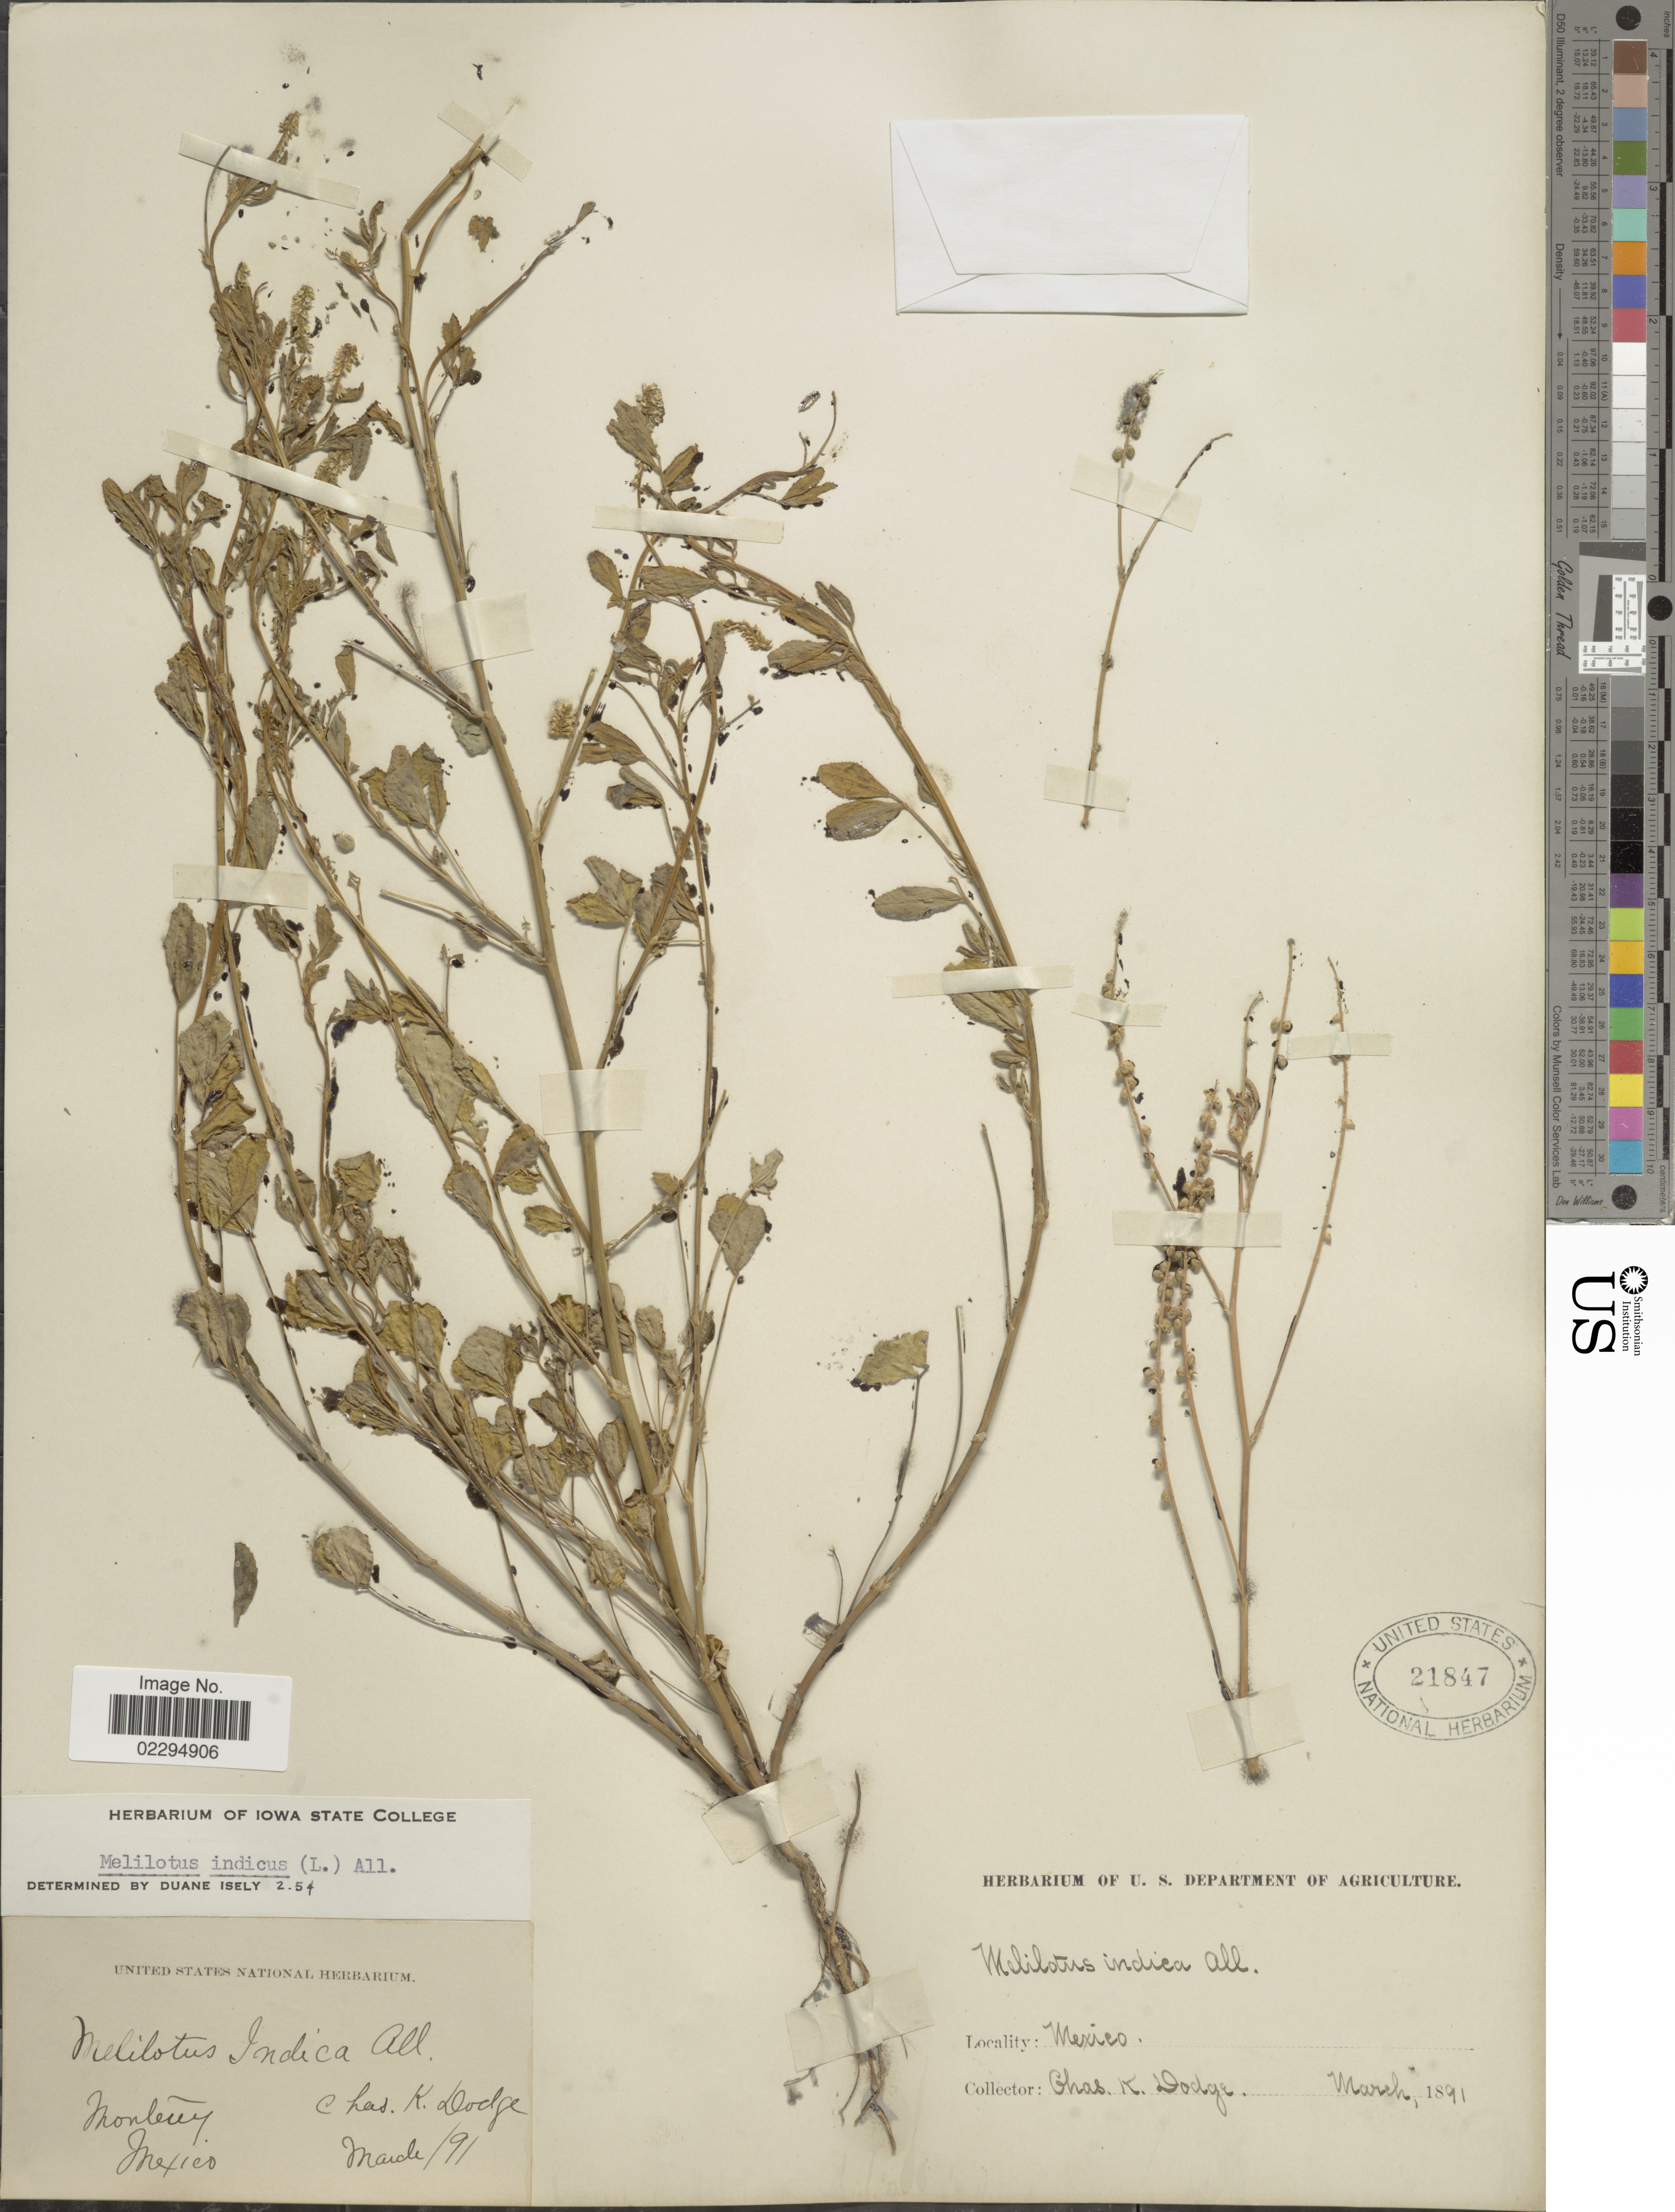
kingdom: Plantae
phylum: Tracheophyta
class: Magnoliopsida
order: Fabales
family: Fabaceae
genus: Melilotus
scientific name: Melilotus indicus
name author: (L.) All.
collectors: C. K. Dodge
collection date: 1891-03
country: Mexico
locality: Monterey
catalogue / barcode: US 21847